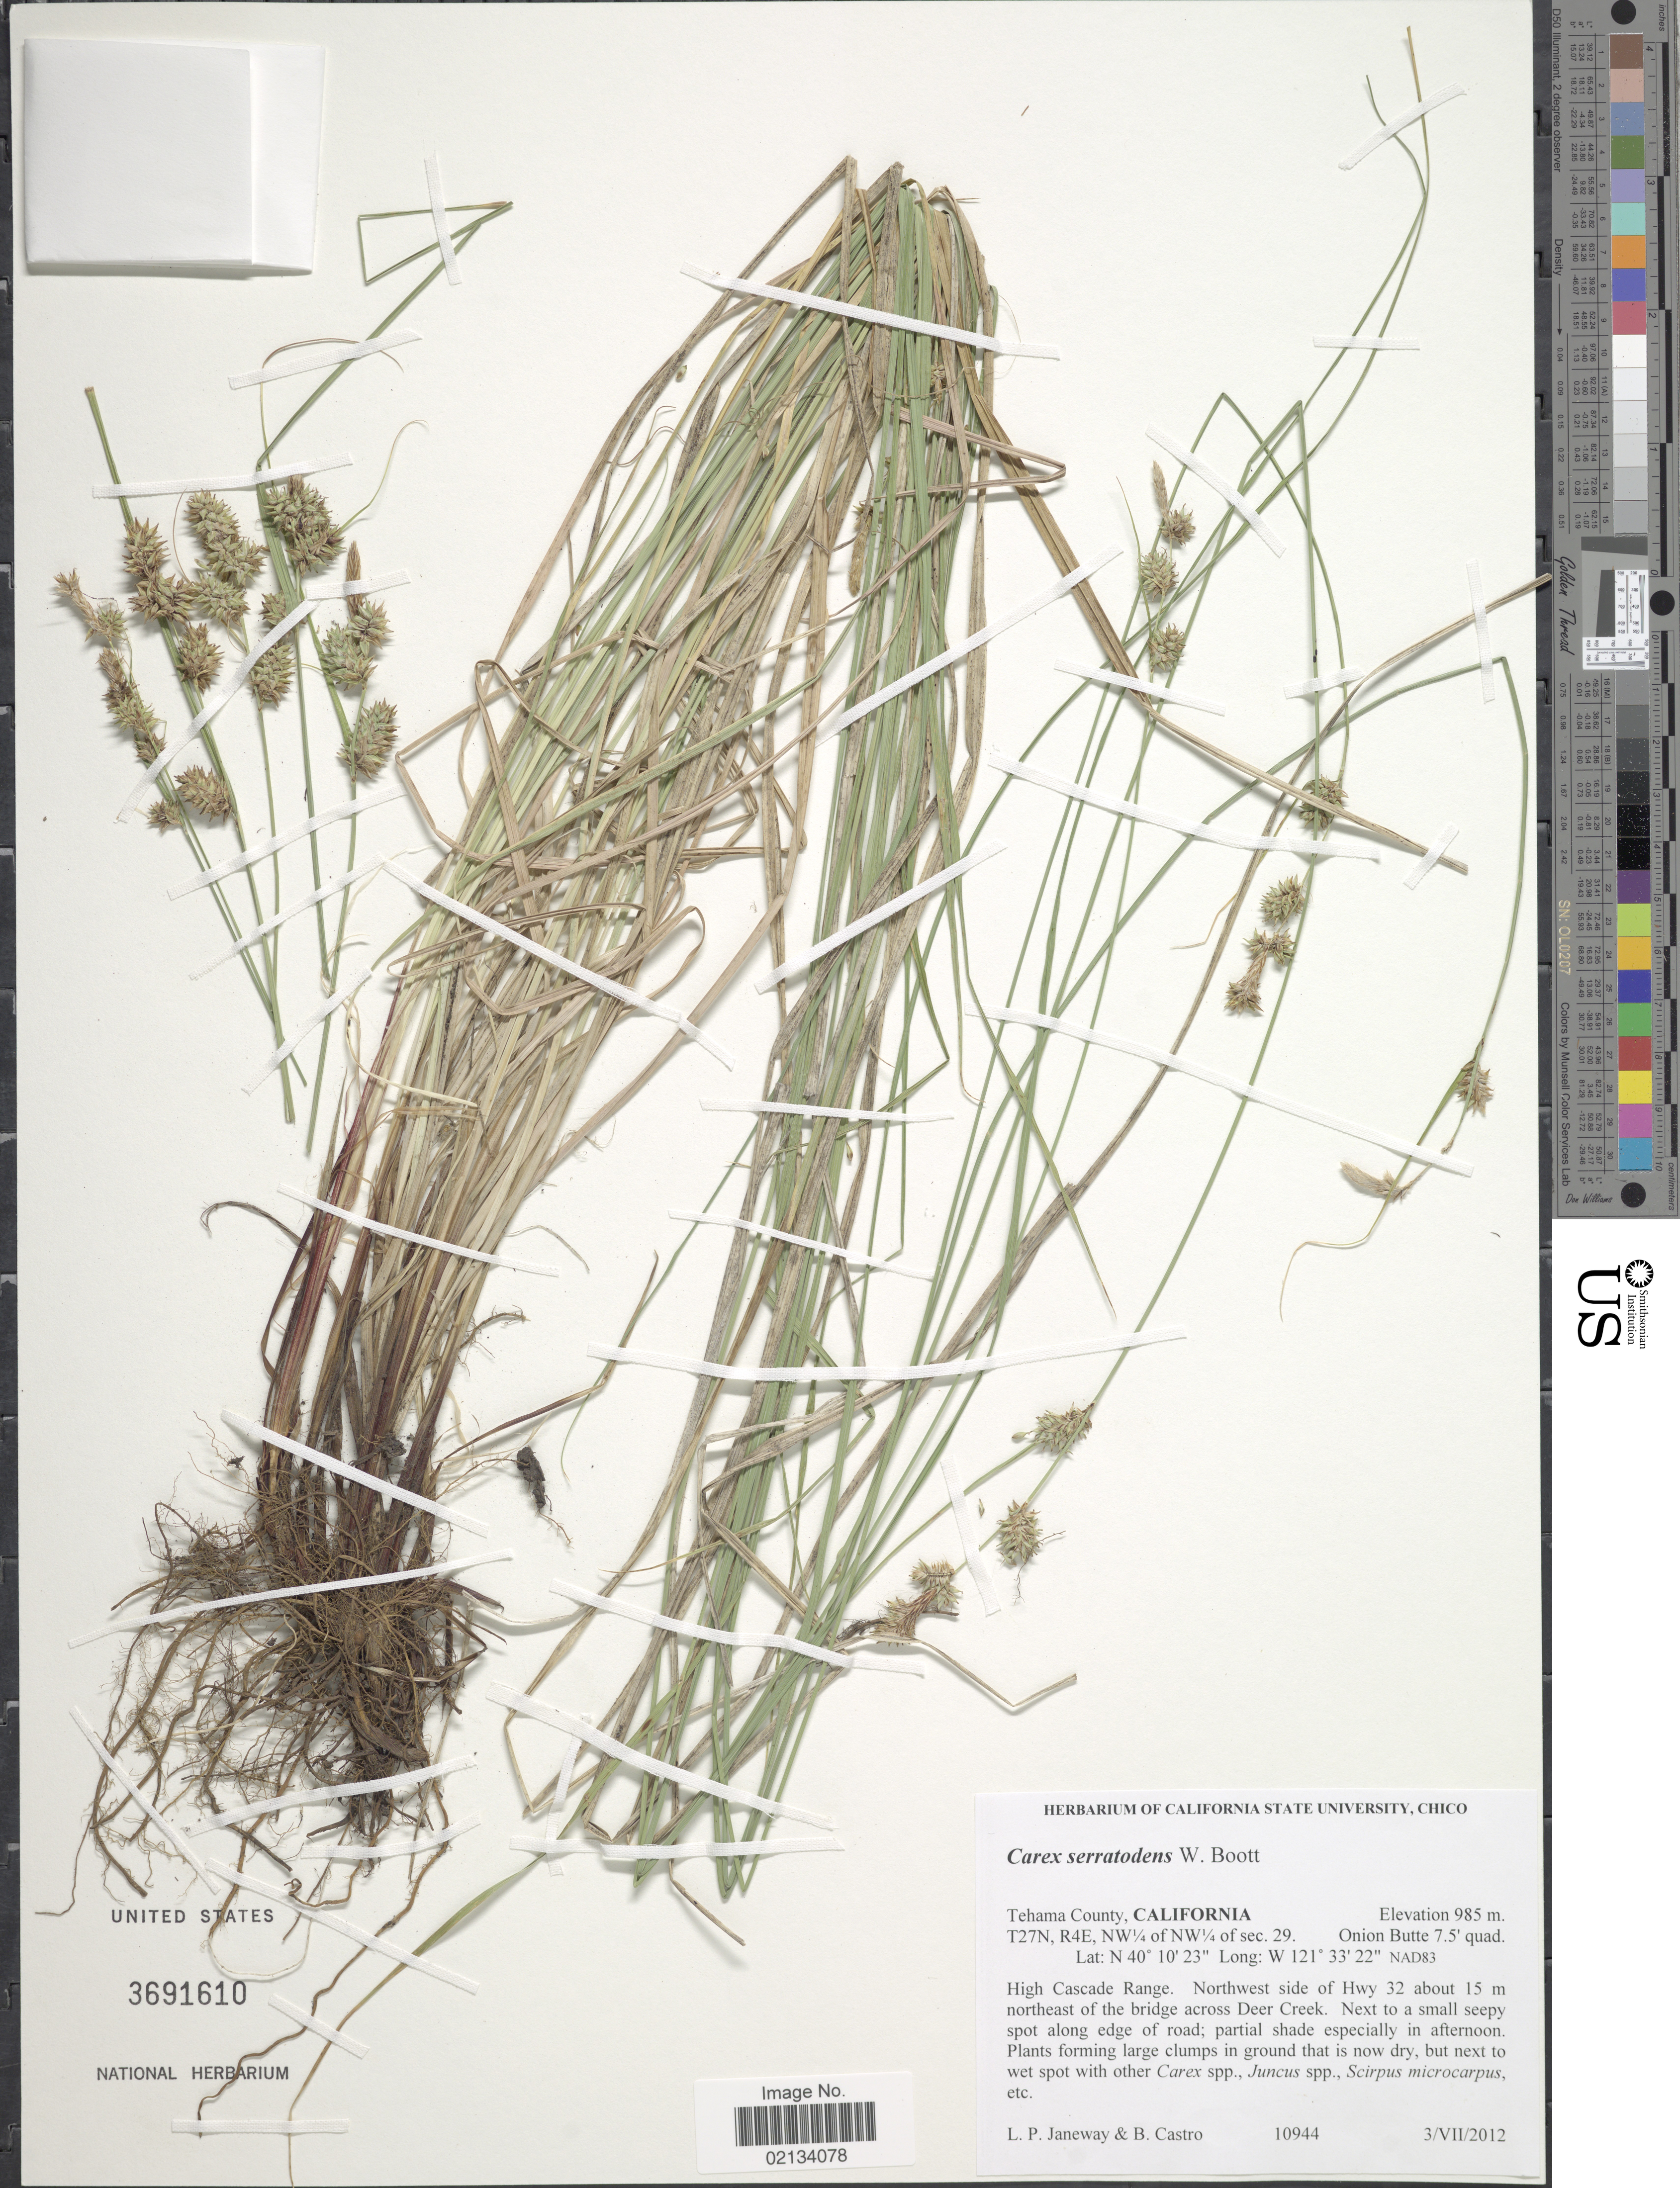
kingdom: Plantae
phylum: Tracheophyta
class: Liliopsida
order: Poales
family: Cyperaceae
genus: Carex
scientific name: Carex serratodens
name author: W. Boott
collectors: L. P. Janeway & B. Castro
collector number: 10944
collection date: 2012-07-03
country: United States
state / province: California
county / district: Tehama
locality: Tehama County, T27N, R4E, NW1/4 of NW1/4 of sec. 29, Onion Butte 7.5'quad., NAD83, High Cascade Range, Northwest side of Hwy 32 about 15 m northeast of the bridge across Deer Creek, next to a small seepy spot along edge of road.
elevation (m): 985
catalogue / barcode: US 3691610